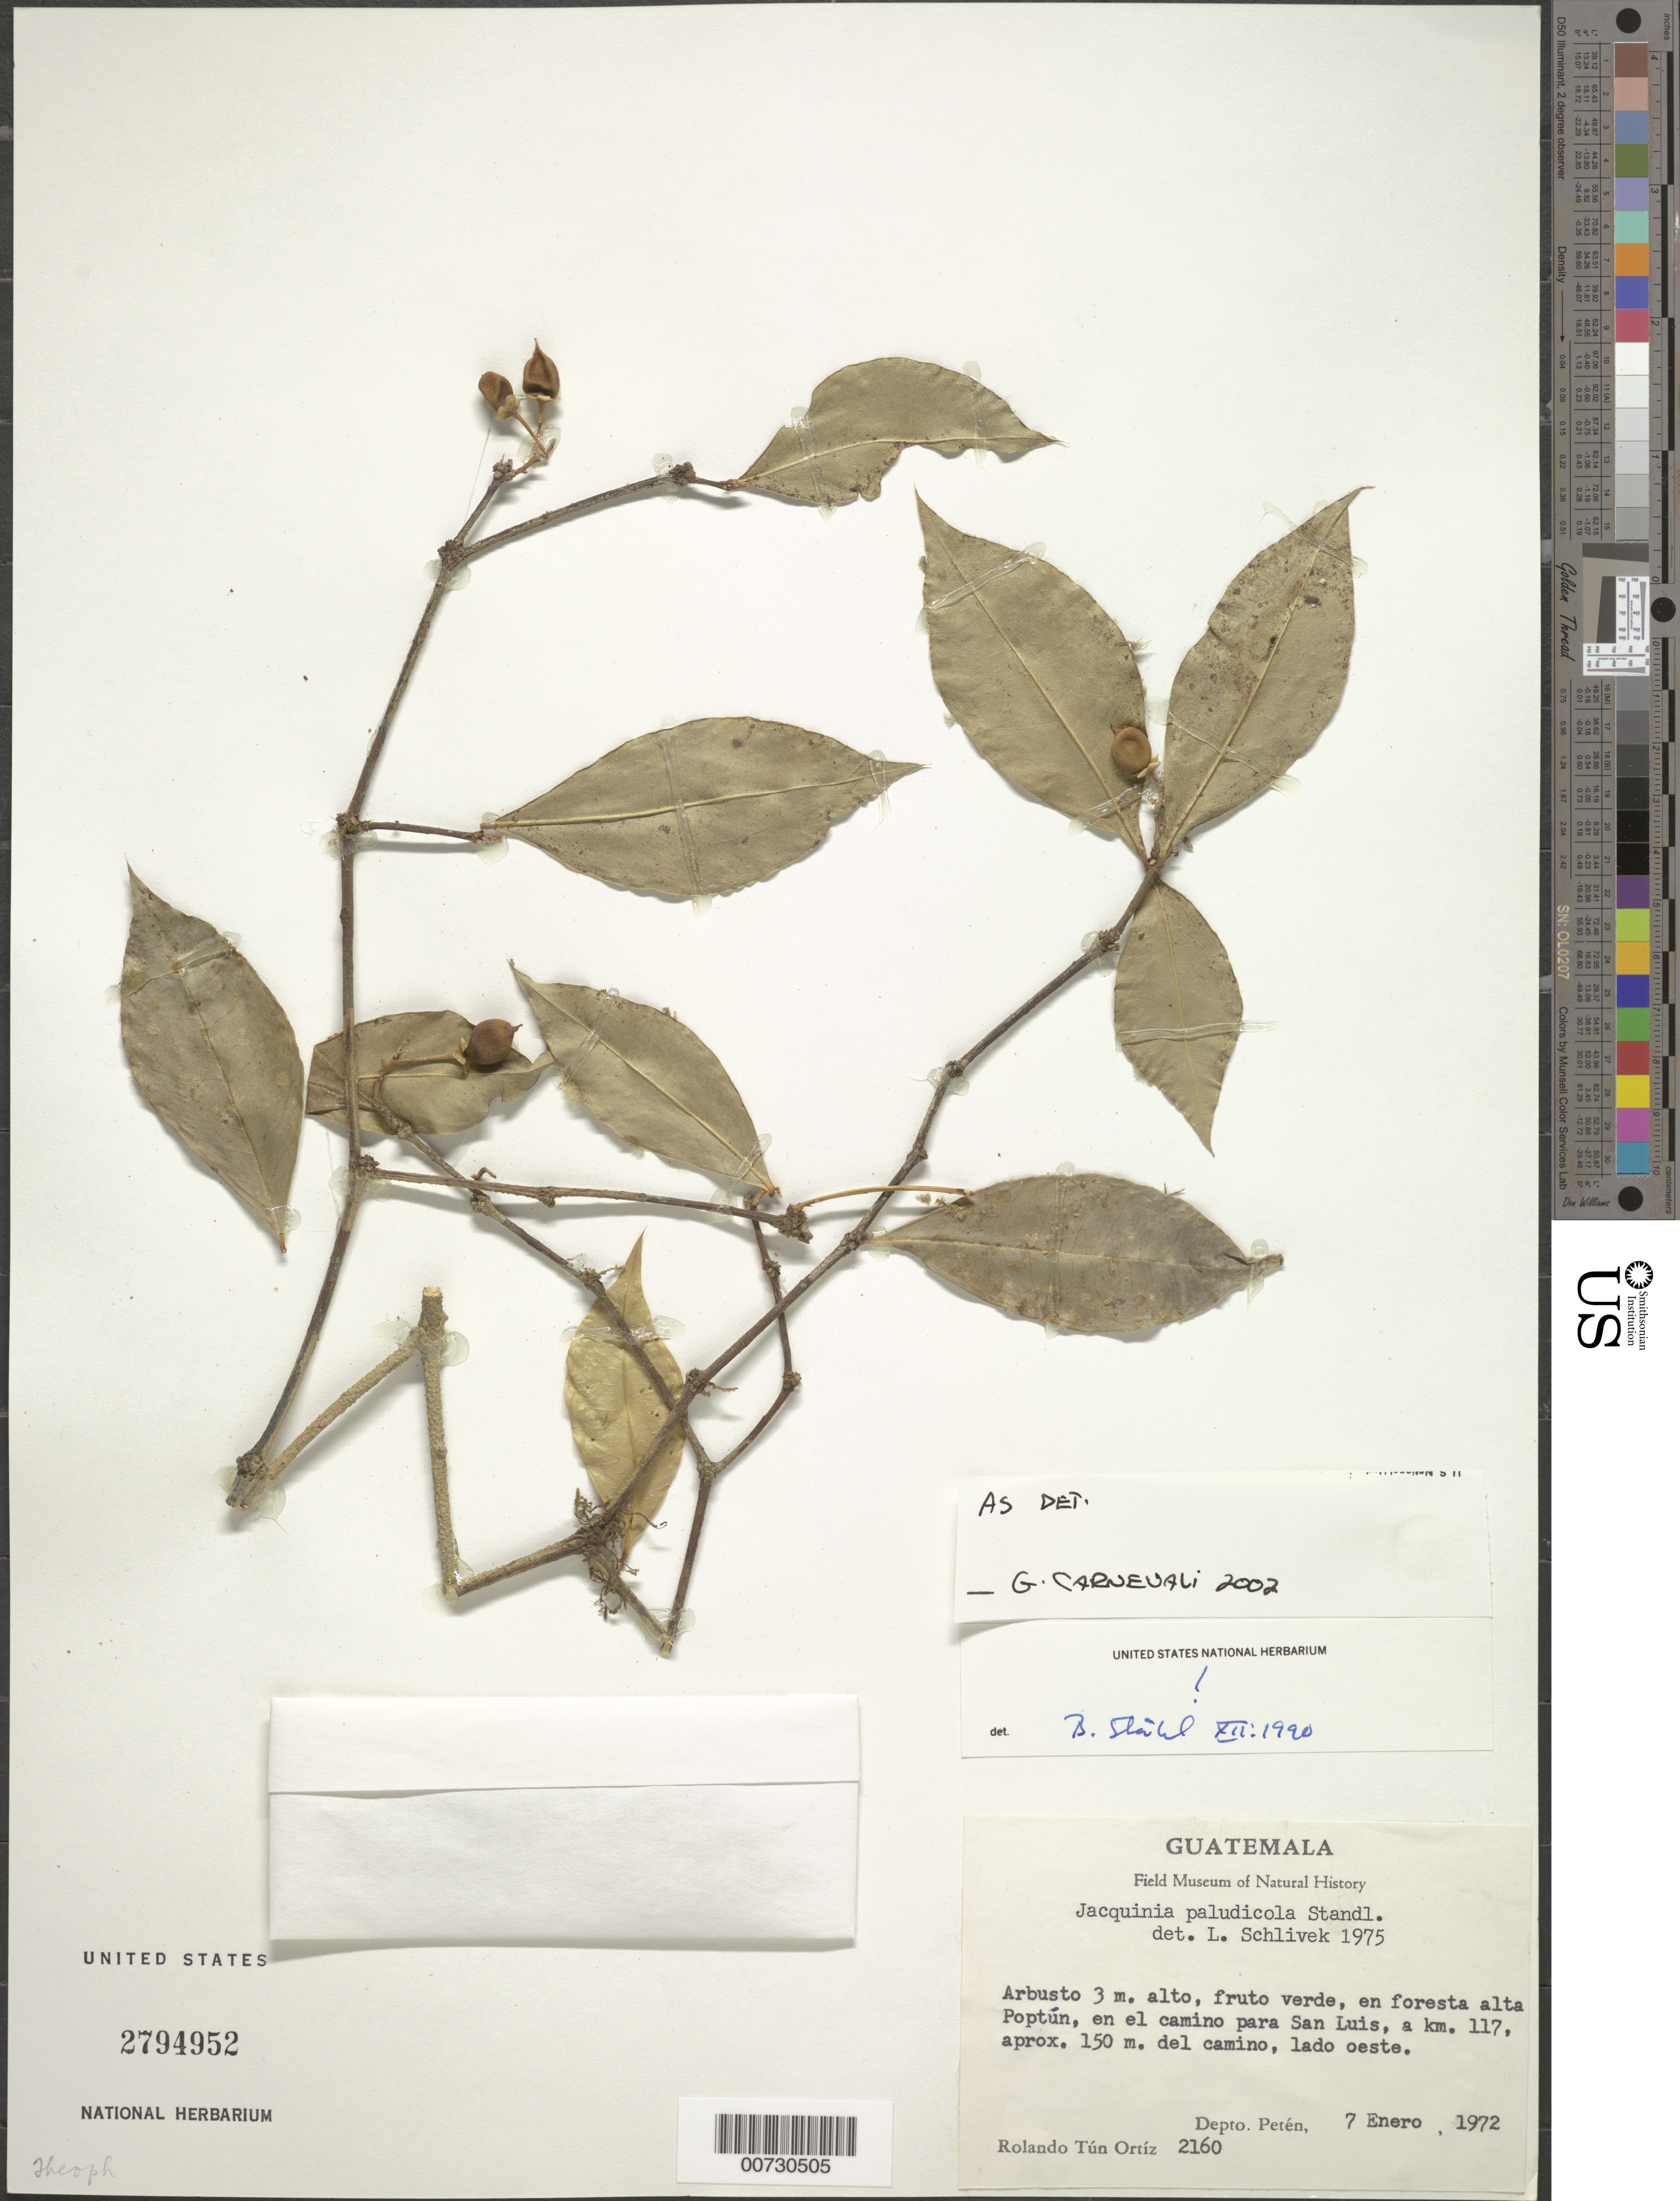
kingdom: Plantae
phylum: Tracheophyta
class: Magnoliopsida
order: Ericales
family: Primulaceae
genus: Jacquinia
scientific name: Jacquinia paludicola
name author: Standl.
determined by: Schlivek, L.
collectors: R. Tún Ortiz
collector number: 2160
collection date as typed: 07 Jan 1972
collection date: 1972-01-07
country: Guatemala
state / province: El Petén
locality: Alta Poptun, en el camino para San Luis, a km. 117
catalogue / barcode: US 2794952